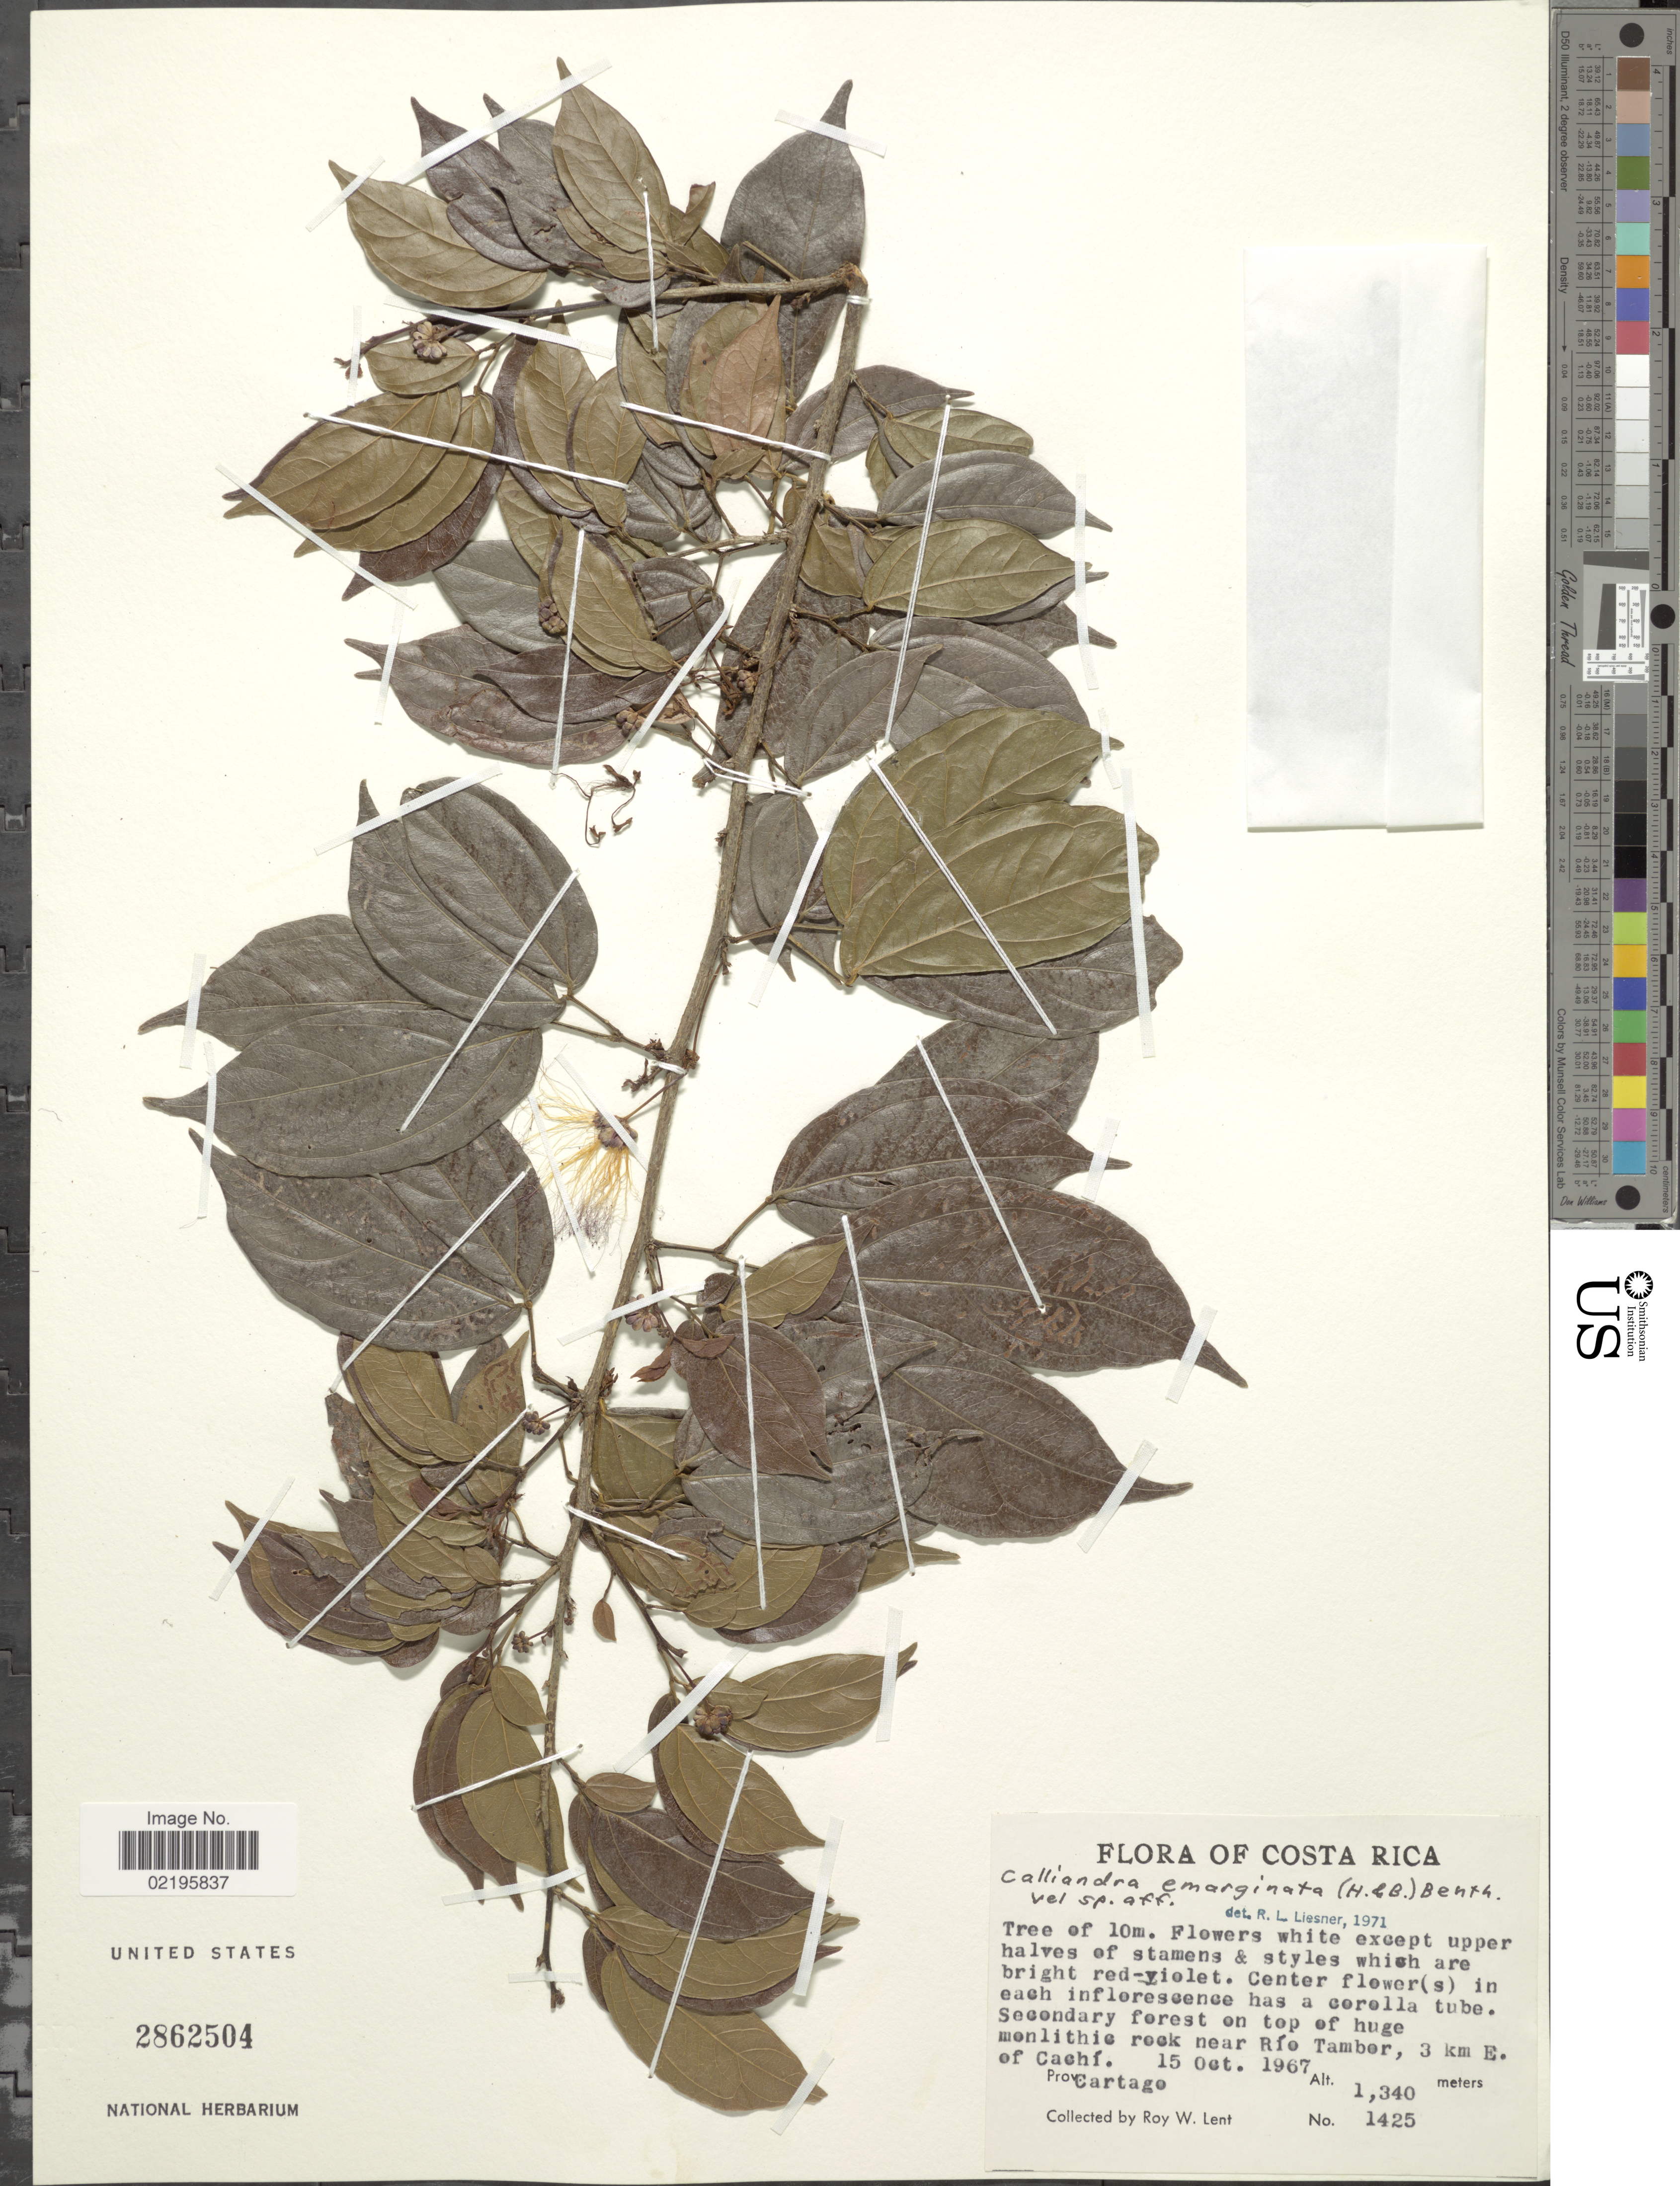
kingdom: Plantae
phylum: Tracheophyta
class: Magnoliopsida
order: Fabales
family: Fabaceae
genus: Calliandra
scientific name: Calliandra emarginata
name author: (Willd.) Benth.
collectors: R. W. Lent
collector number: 1425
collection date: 1967-10-15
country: Costa Rica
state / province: Cartago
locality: Secondary forest on top of huge menlithic rock near Rio Tamber, 3 km E. of Cachi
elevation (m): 1340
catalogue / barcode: US 2862504